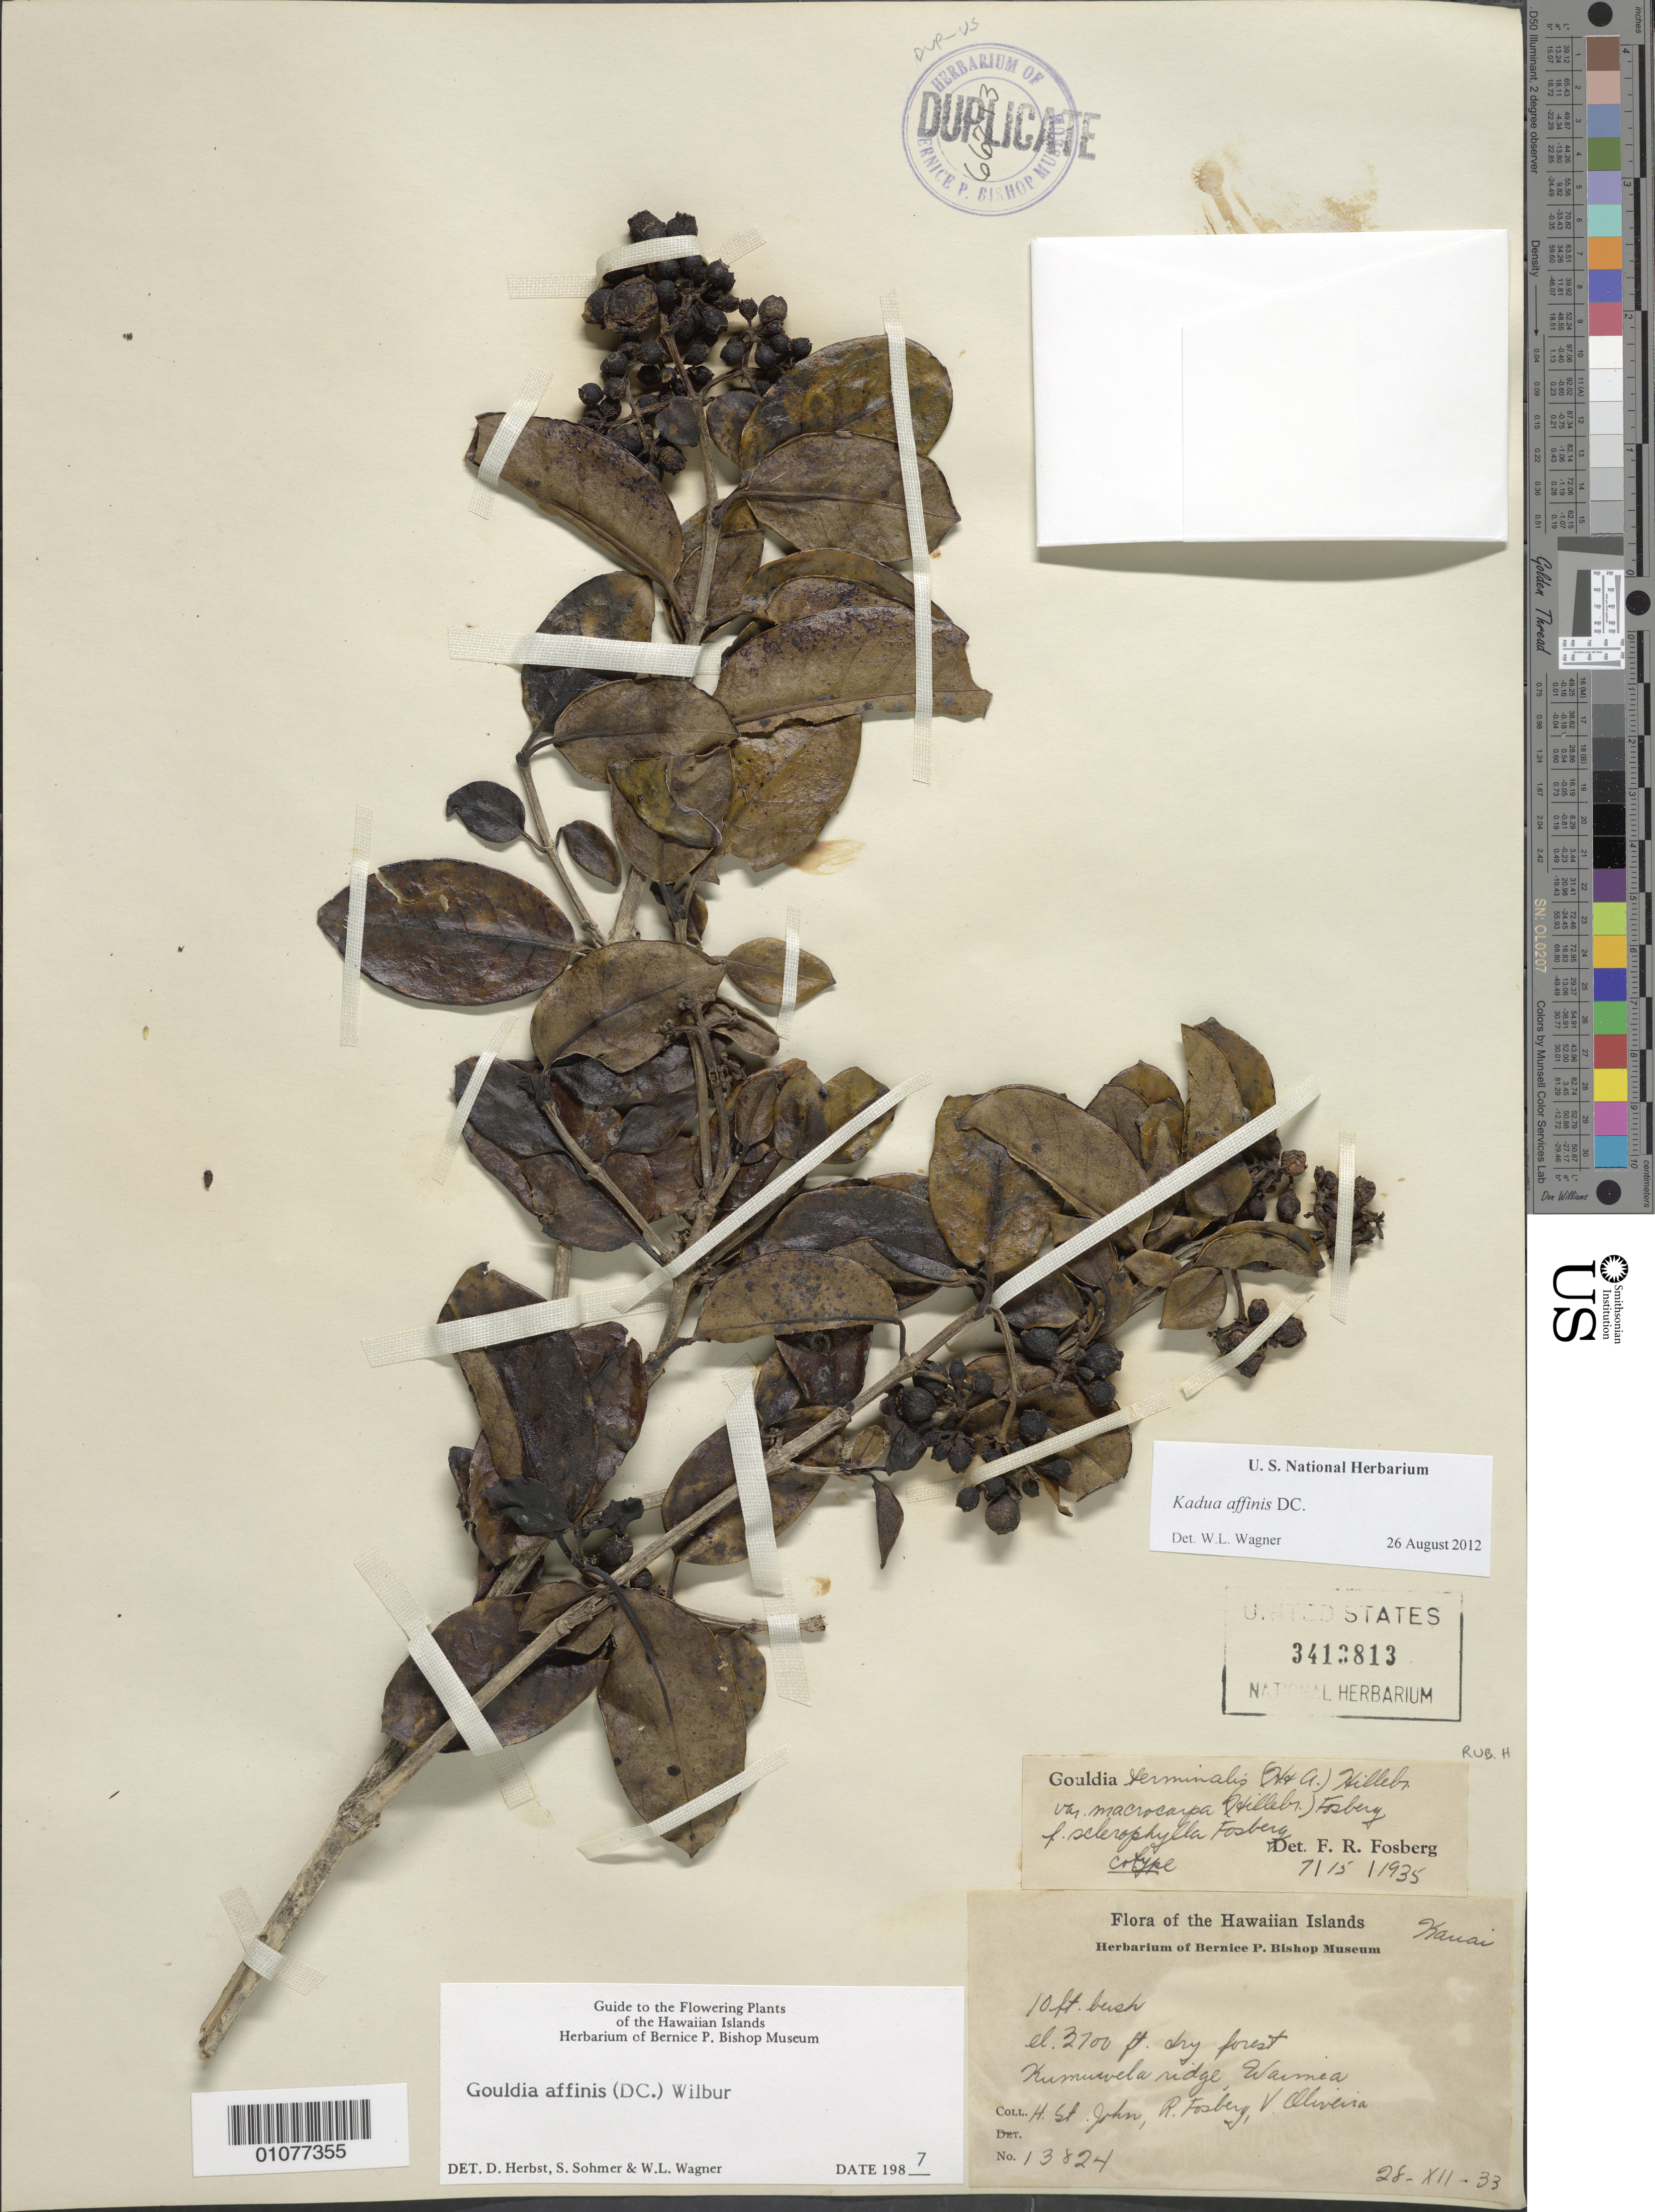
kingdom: Plantae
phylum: Tracheophyta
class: Magnoliopsida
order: Gentianales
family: Rubiaceae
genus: Kadua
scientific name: Kadua affinis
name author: DC.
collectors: H. St. John, F. R. Fosberg & V. Oliveira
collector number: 13824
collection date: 1933-12-28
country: United States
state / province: Hawaii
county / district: Kauai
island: Kaua'i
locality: Kumuwela Ridge, Waimea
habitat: dry forest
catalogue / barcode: US 3413813